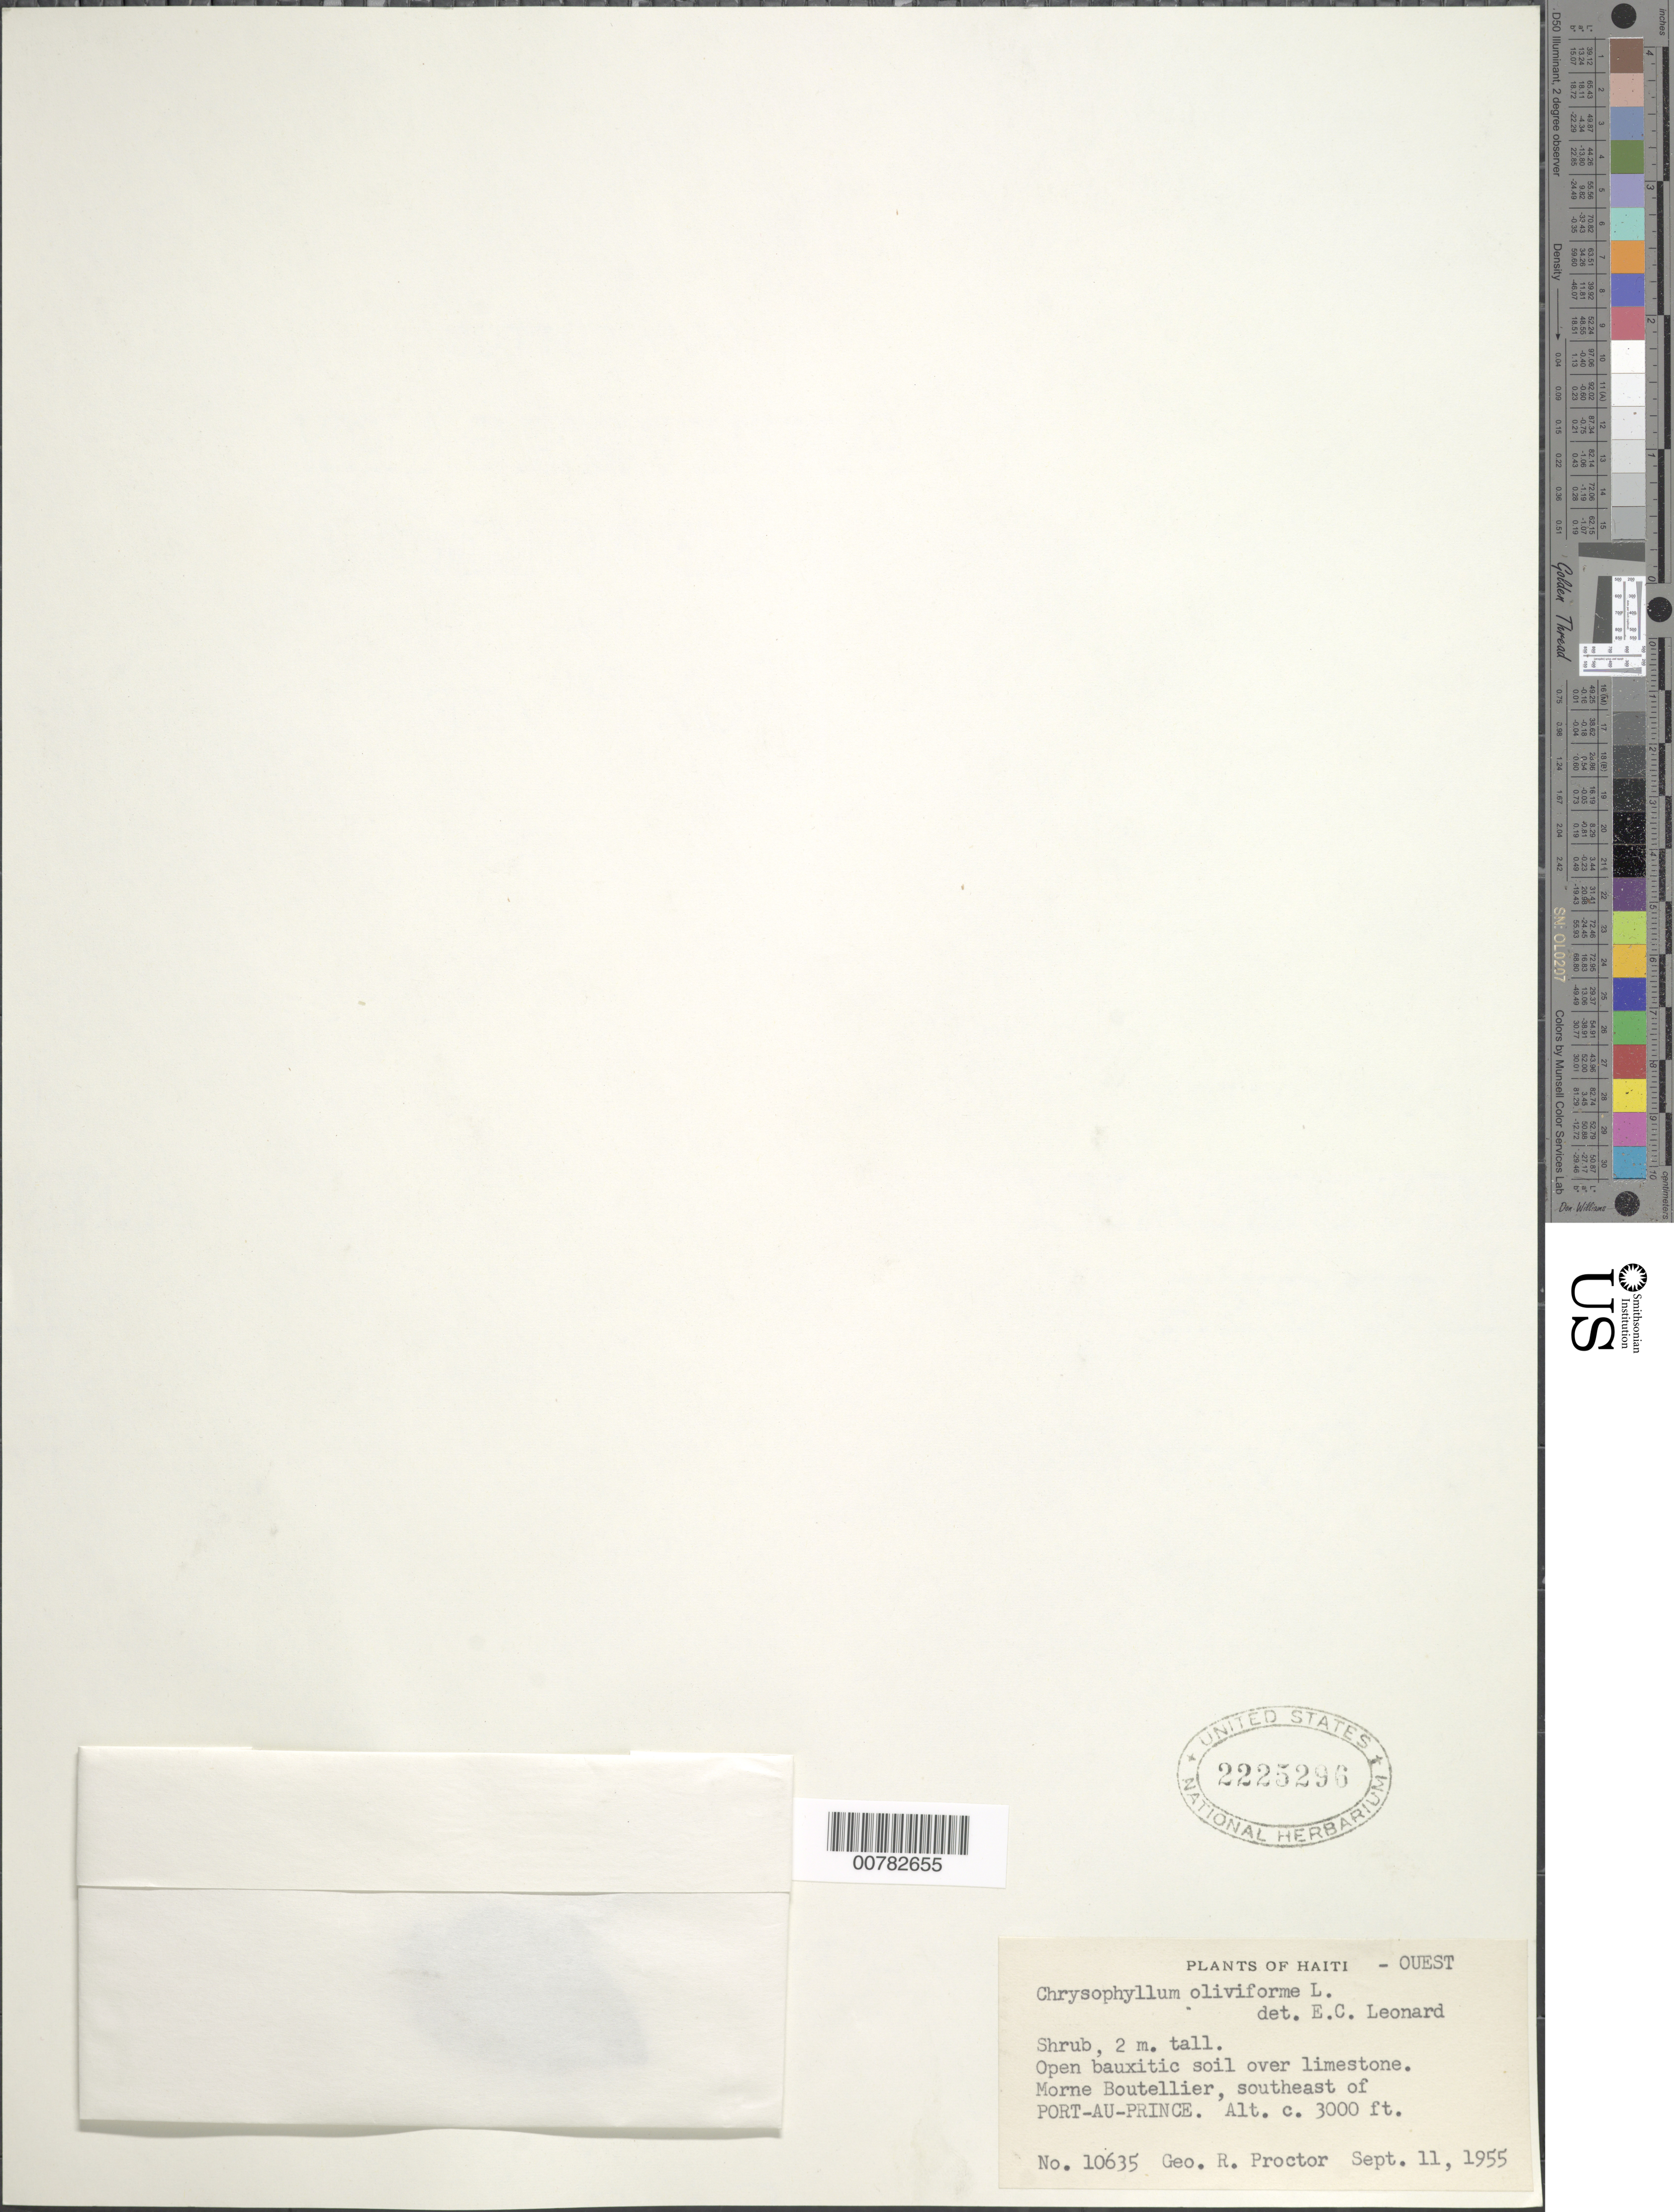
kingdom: Plantae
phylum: Tracheophyta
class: Magnoliopsida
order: Ericales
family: Sapotaceae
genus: Chrysophyllum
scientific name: Chrysophyllum oliviforme subsp. oliviforme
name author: L.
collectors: G. R. Proctor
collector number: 10635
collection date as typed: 11 Sep 1955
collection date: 1955-09-11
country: Haiti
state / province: Ouest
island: Hispaniola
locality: Southeast of Port-au-Prince, Morne Boutellier.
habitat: Open bauxitic soil over limestone.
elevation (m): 914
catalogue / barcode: US 2225296